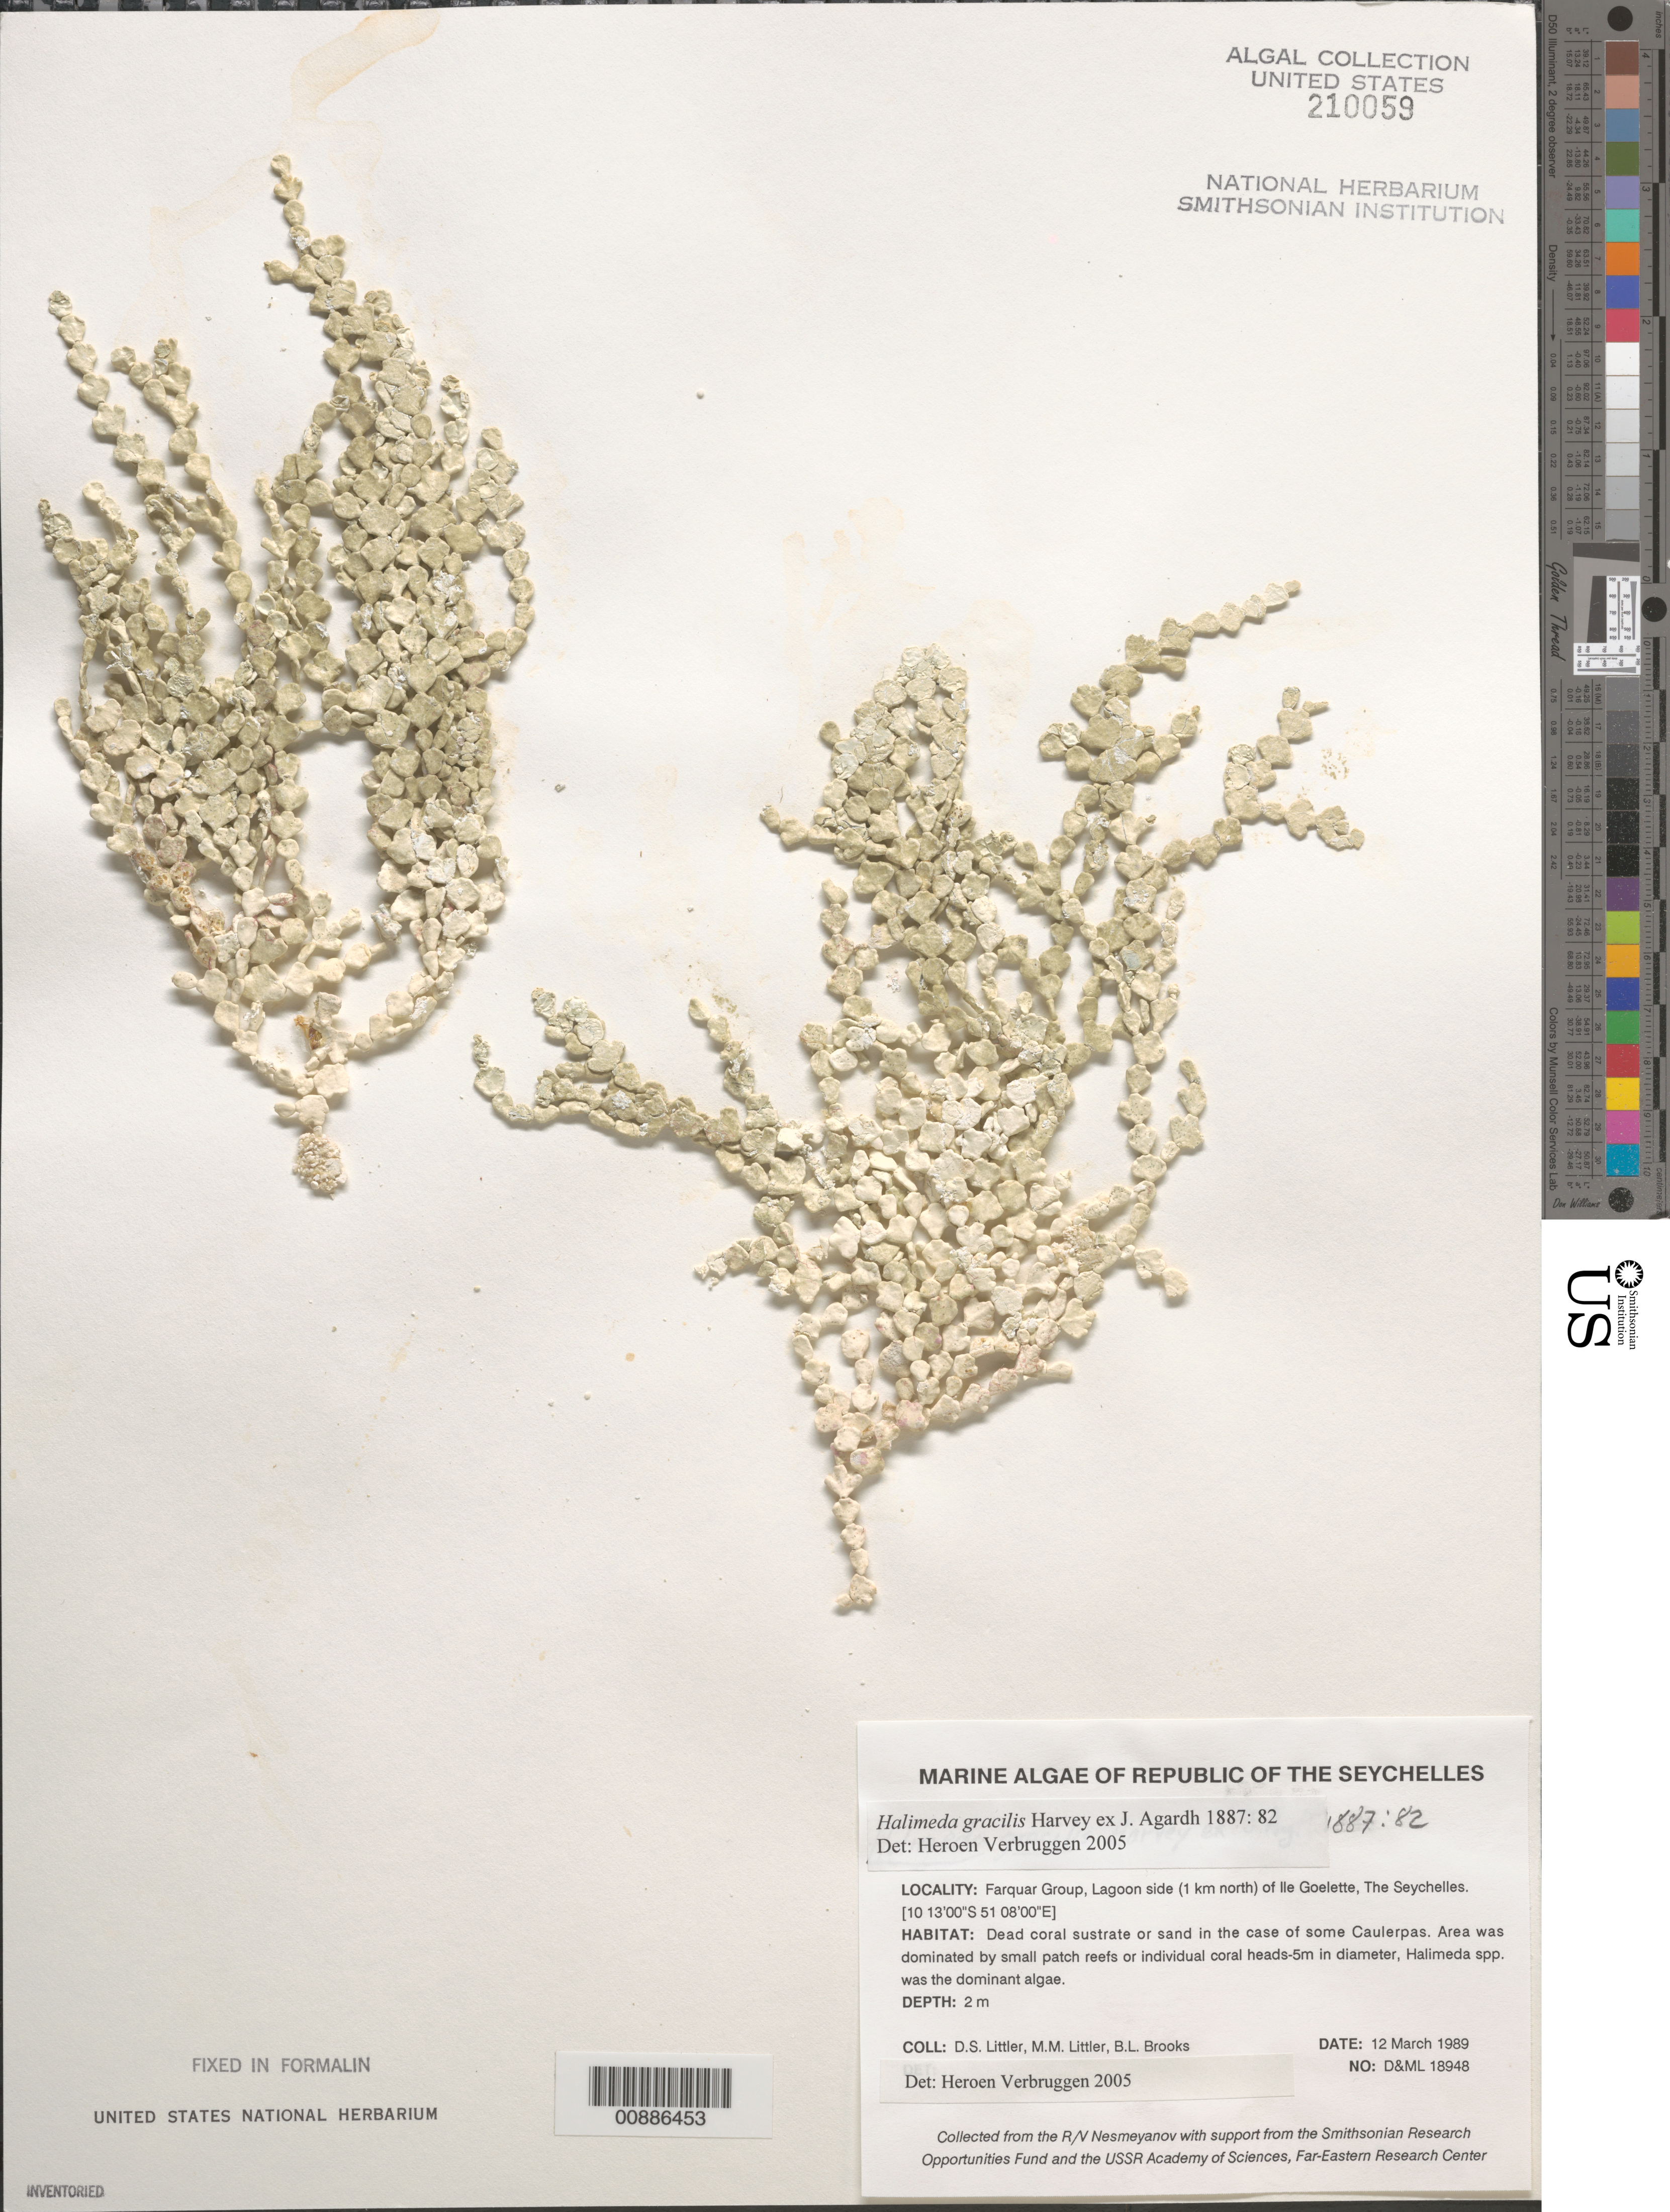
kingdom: Plantae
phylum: Chlorophyta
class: Ulvophyceae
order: Bryopsidales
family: Halimedaceae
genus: Halimeda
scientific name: Halimeda gracilis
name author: Harv. ex J. Agardh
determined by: Verbruggen, H.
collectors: D. S. Littler, M. M. Littler & B. Brooks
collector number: D&ML 18948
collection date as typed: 12 Mar 1989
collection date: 1989-03-12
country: Seychelles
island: Farquhar Atoll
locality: Lagoon side (1 km north) of island. Ile Goelette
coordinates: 10 13'00"S, 51 08'00"E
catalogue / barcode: US 210059